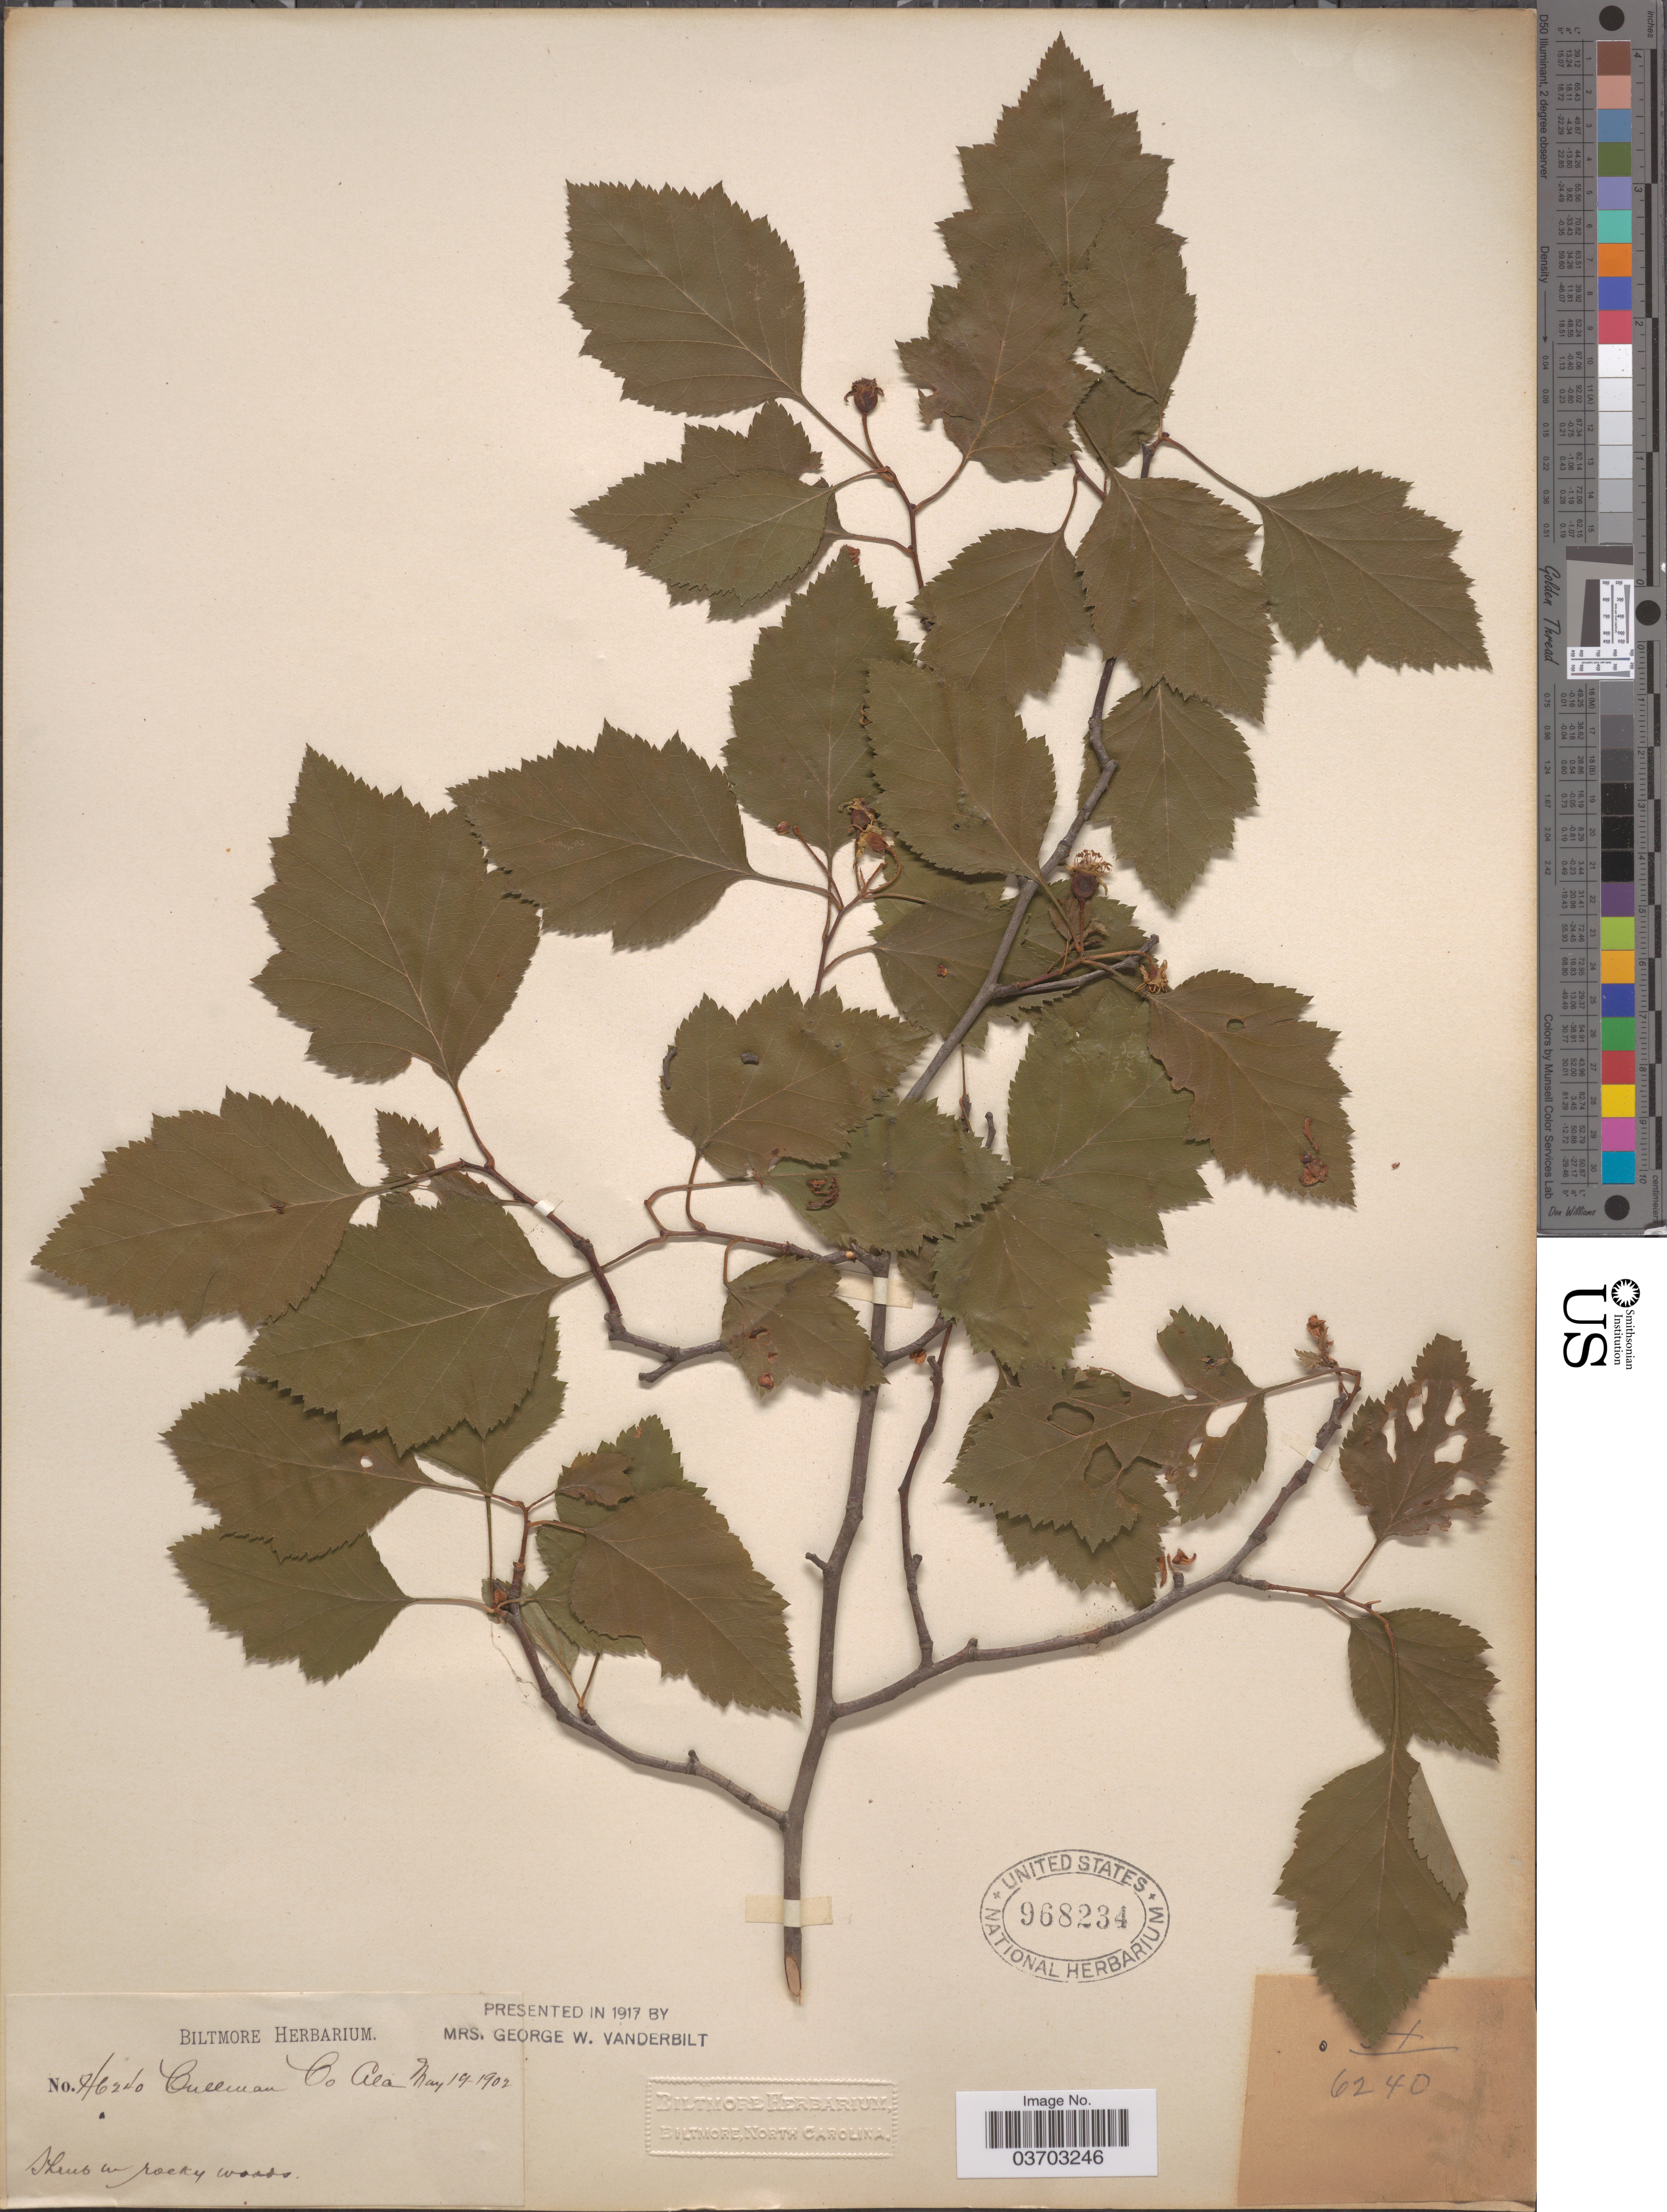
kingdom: Plantae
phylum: Tracheophyta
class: Magnoliopsida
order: Rosales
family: Rosaceae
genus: Crataegus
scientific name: Crataegus sp.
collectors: ex herb. Biltmore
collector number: H6240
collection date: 1902-05-19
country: United States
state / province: Alabama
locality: Cullman Co.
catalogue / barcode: US 968234